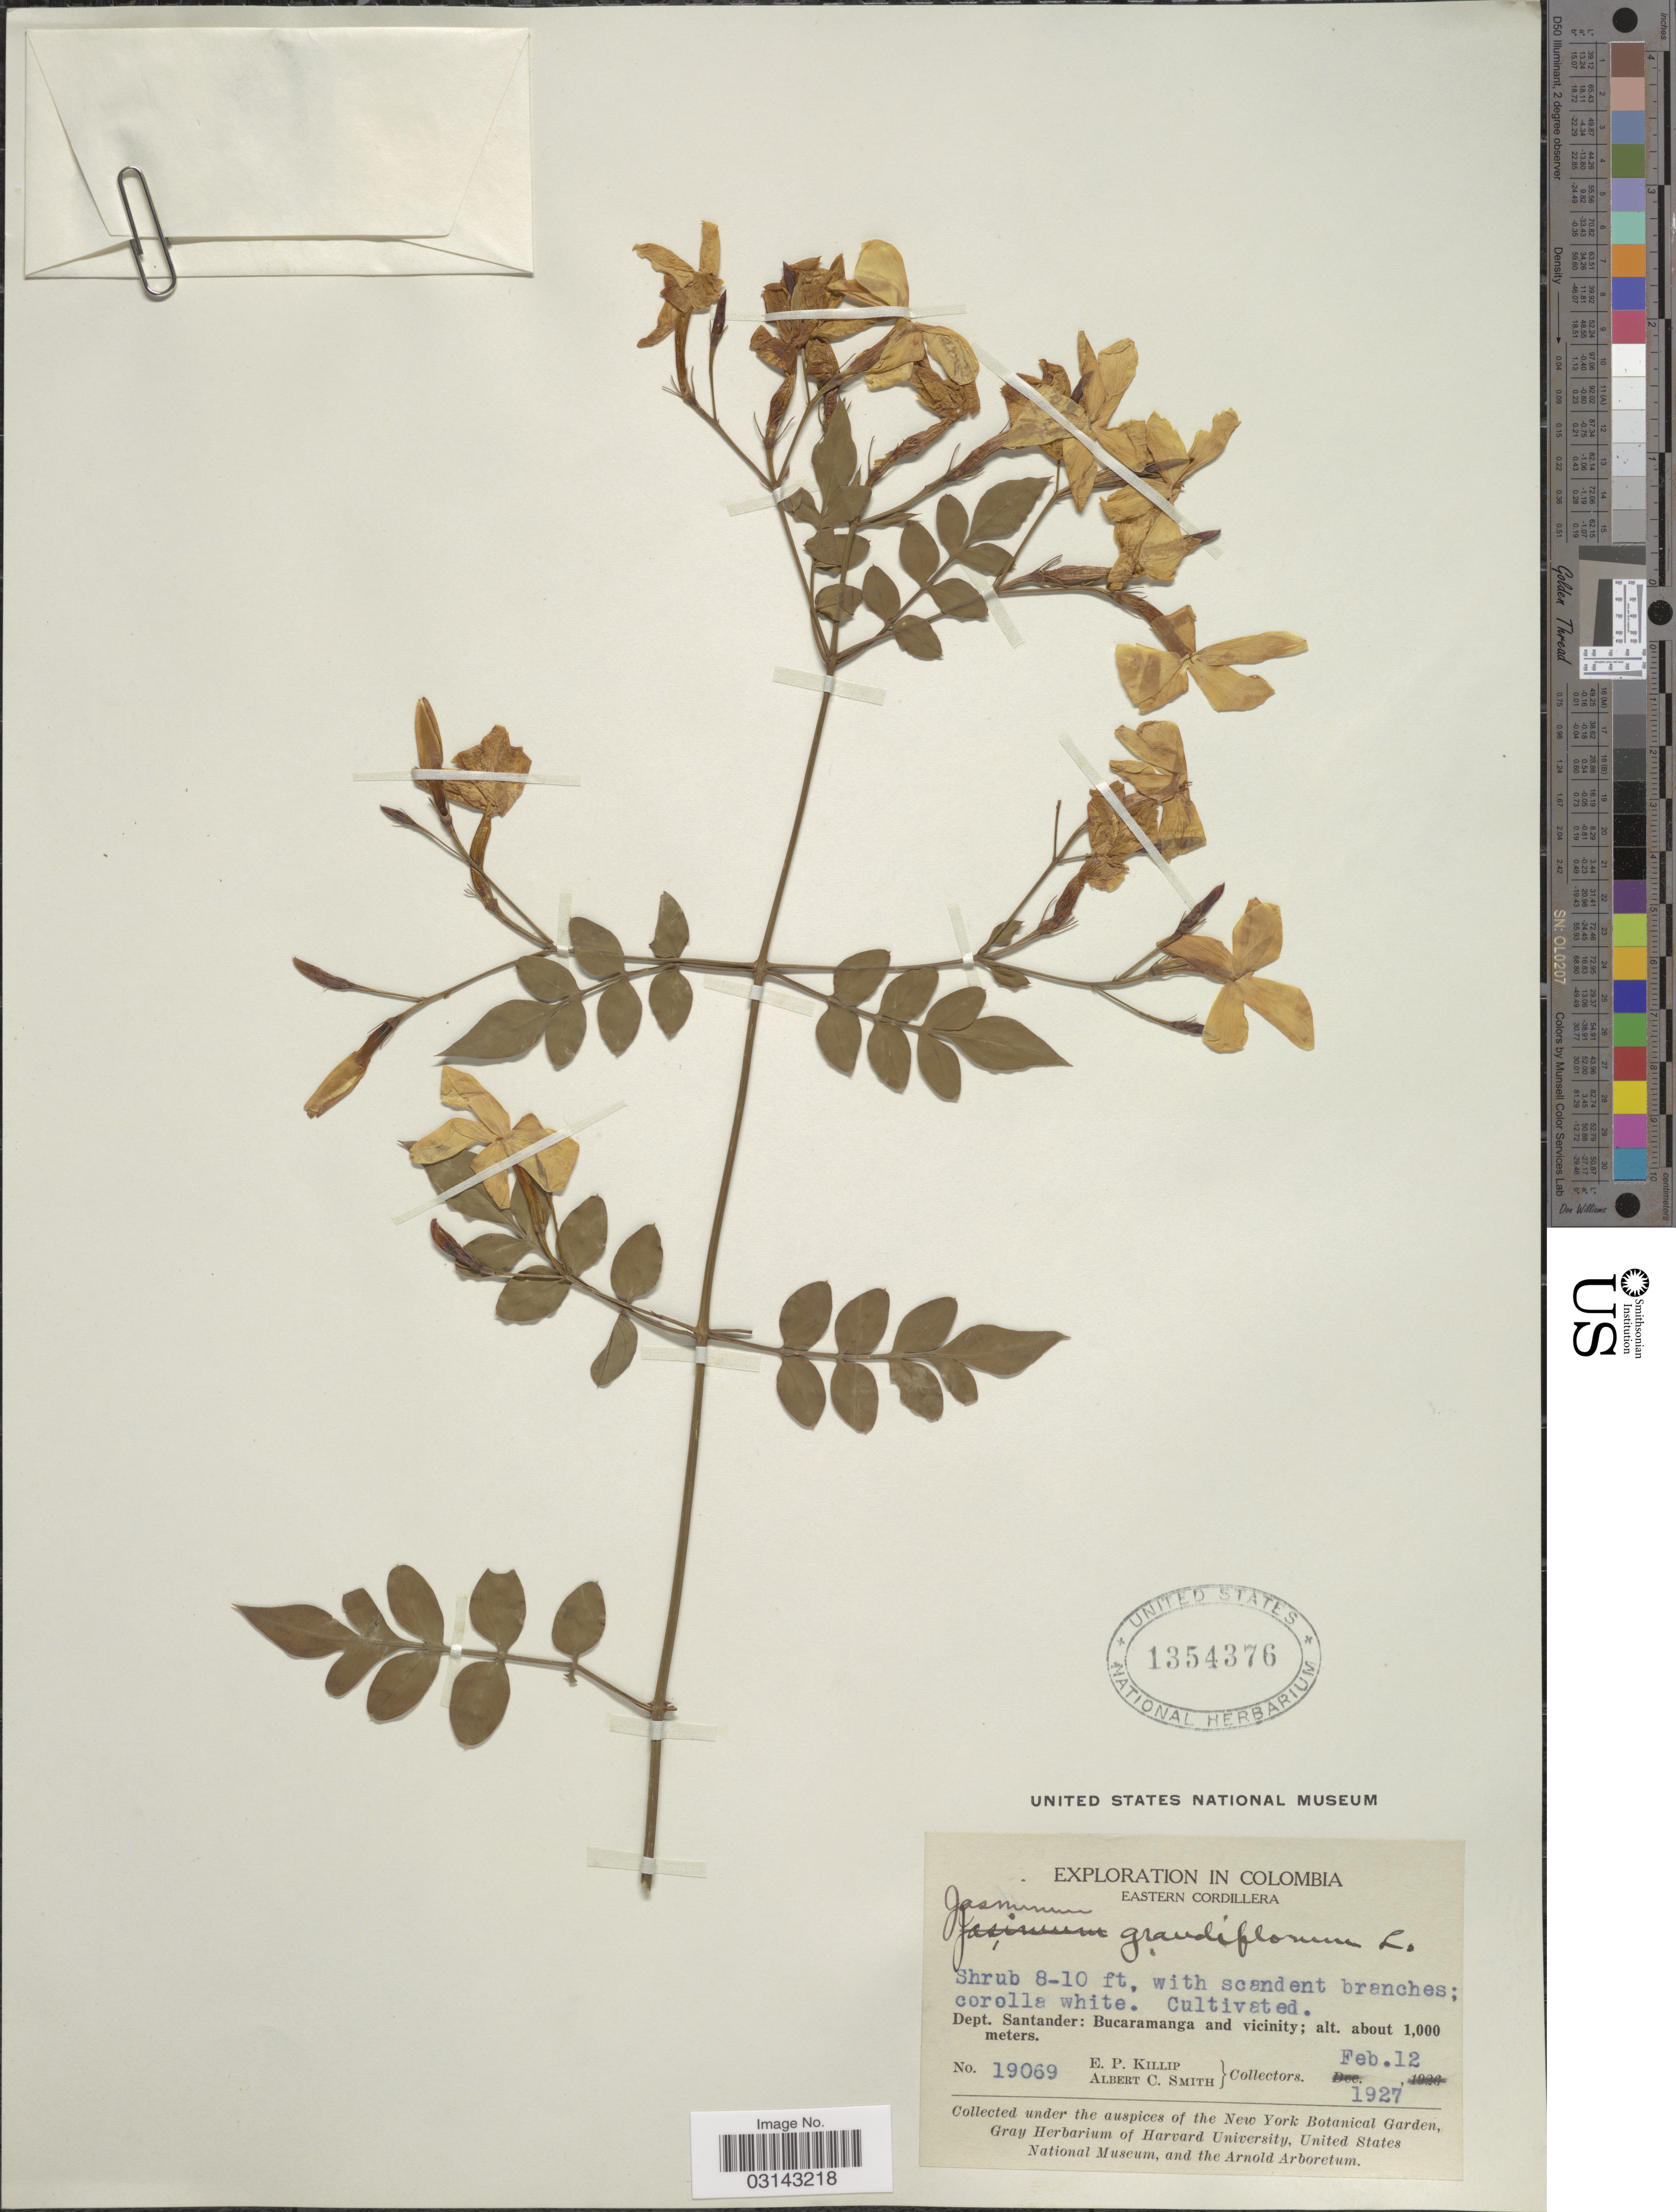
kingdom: Plantae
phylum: Tracheophyta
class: Magnoliopsida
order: Lamiales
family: Oleaceae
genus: Jasminum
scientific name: Jasminum grandiflorum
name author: L.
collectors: E. P. Killip & A. C. Smith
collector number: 19069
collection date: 1927-02-12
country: Colombia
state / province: Santander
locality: Eastern Cordillera. Dept. Santander: Bucaramanga and vicinity.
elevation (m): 1000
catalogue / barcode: US 1354376